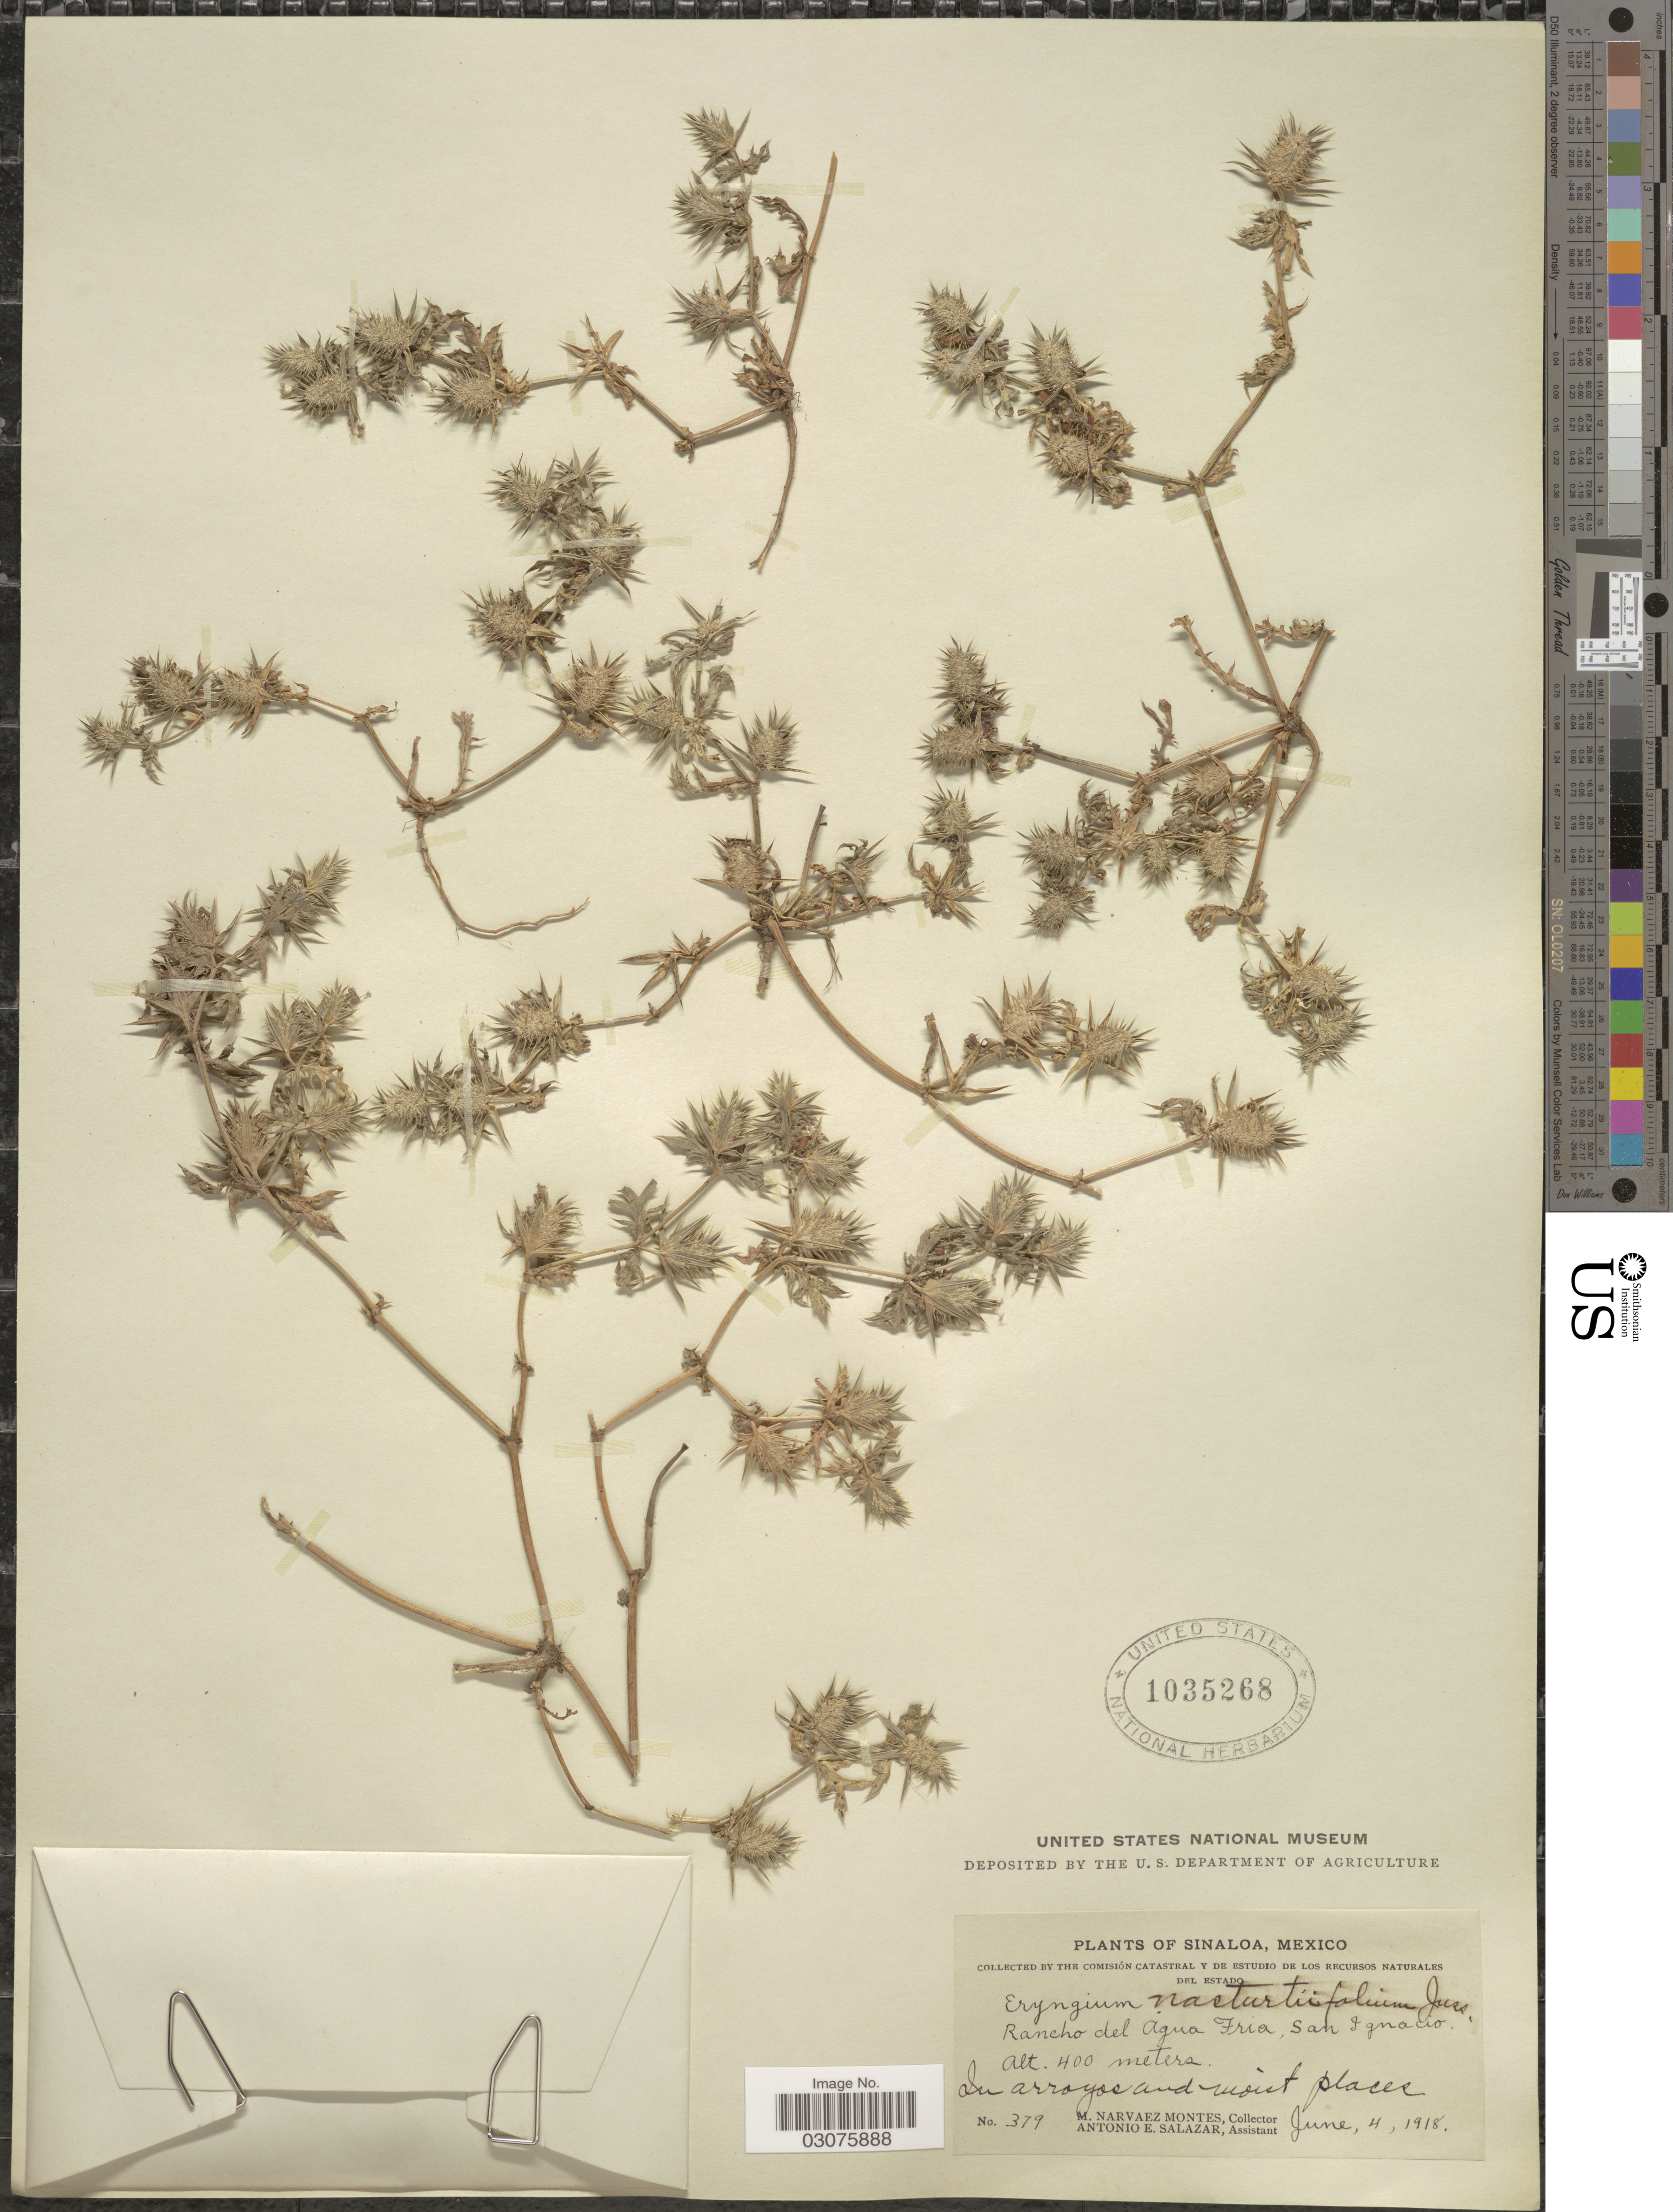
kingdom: Plantae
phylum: Tracheophyta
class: Magnoliopsida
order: Apiales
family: Apiaceae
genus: Eryngium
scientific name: Eryngium nasturtiifolium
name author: Juss. ex F. Delaroche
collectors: M. Narvaez M. & A. E. Salazar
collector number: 379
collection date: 1918-06-04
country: Mexico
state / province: Sinaloa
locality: Rancho del Agua Fria, San Ignacio.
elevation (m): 400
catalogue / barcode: US 1035268